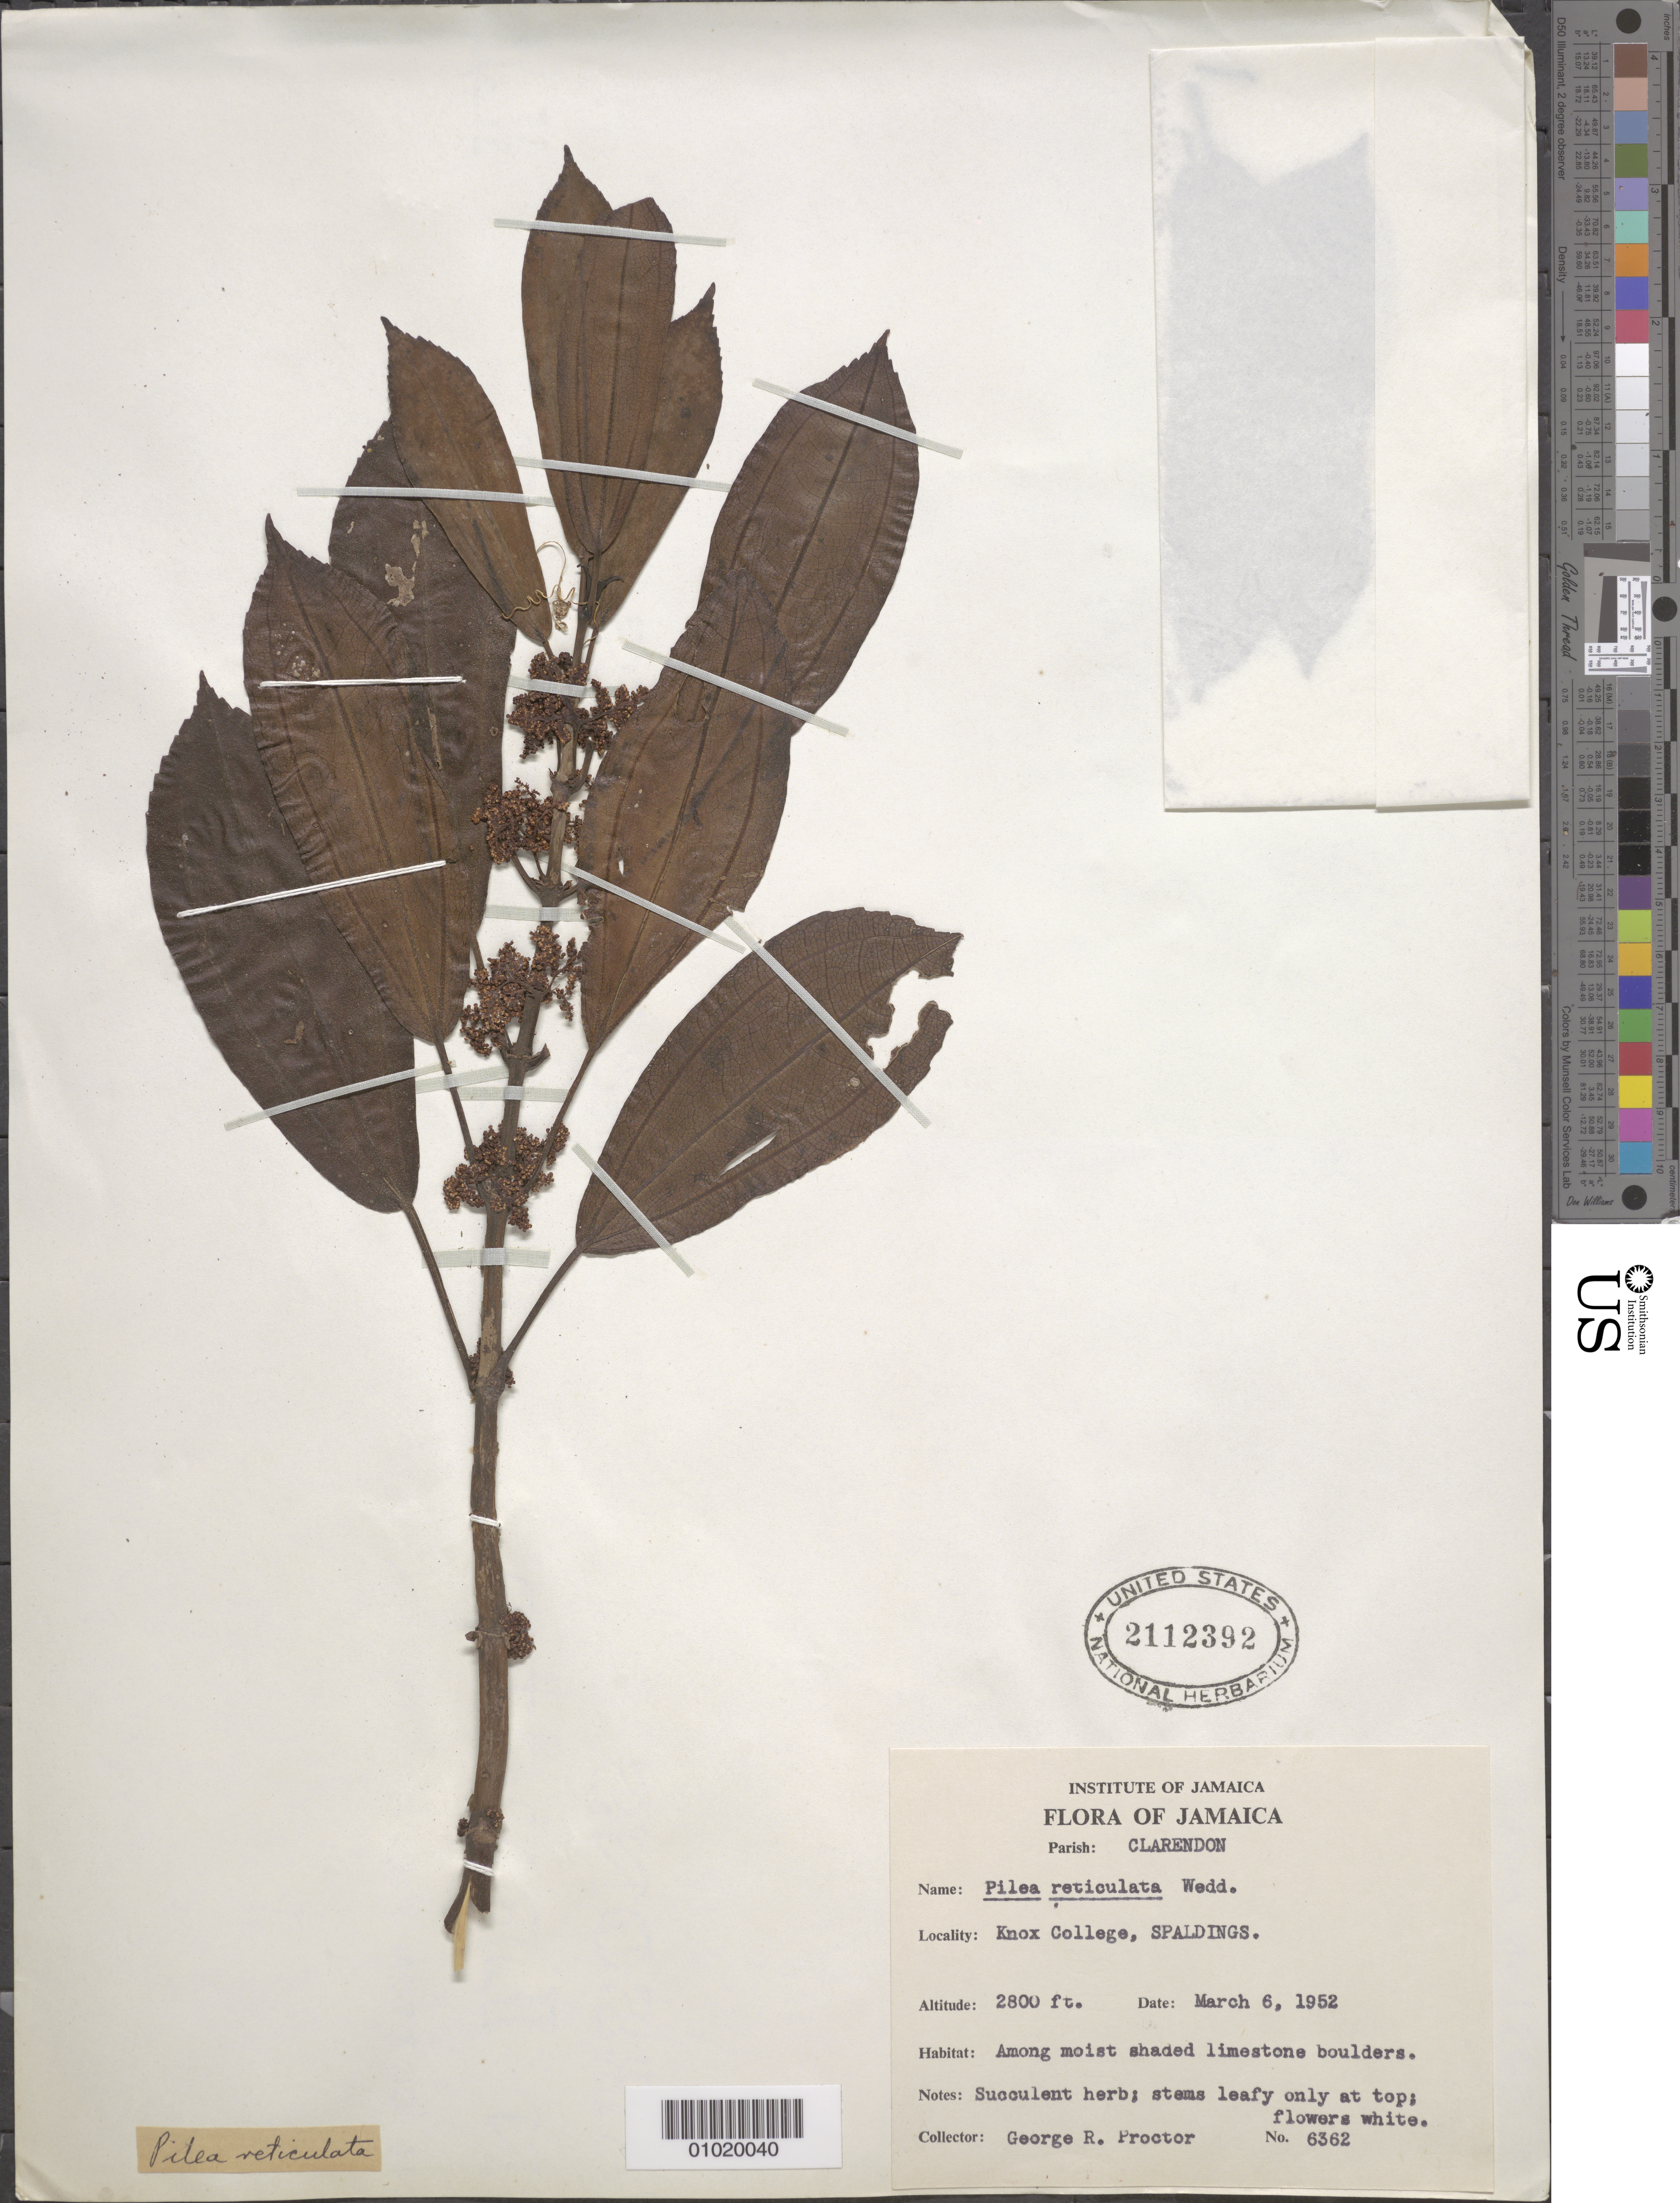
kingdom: Plantae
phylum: Tracheophyta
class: Magnoliopsida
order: Rosales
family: Urticaceae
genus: Pilea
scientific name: Pilea reticulata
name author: (Sw.) Wedd.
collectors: G. R. Proctor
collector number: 6362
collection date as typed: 06 Mar 1952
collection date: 1952-03-06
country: Jamaica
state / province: Clarendon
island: Jamaica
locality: Knox College, Spaldings. Among moist shaded limestone boulders.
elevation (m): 853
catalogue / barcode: US 2112392